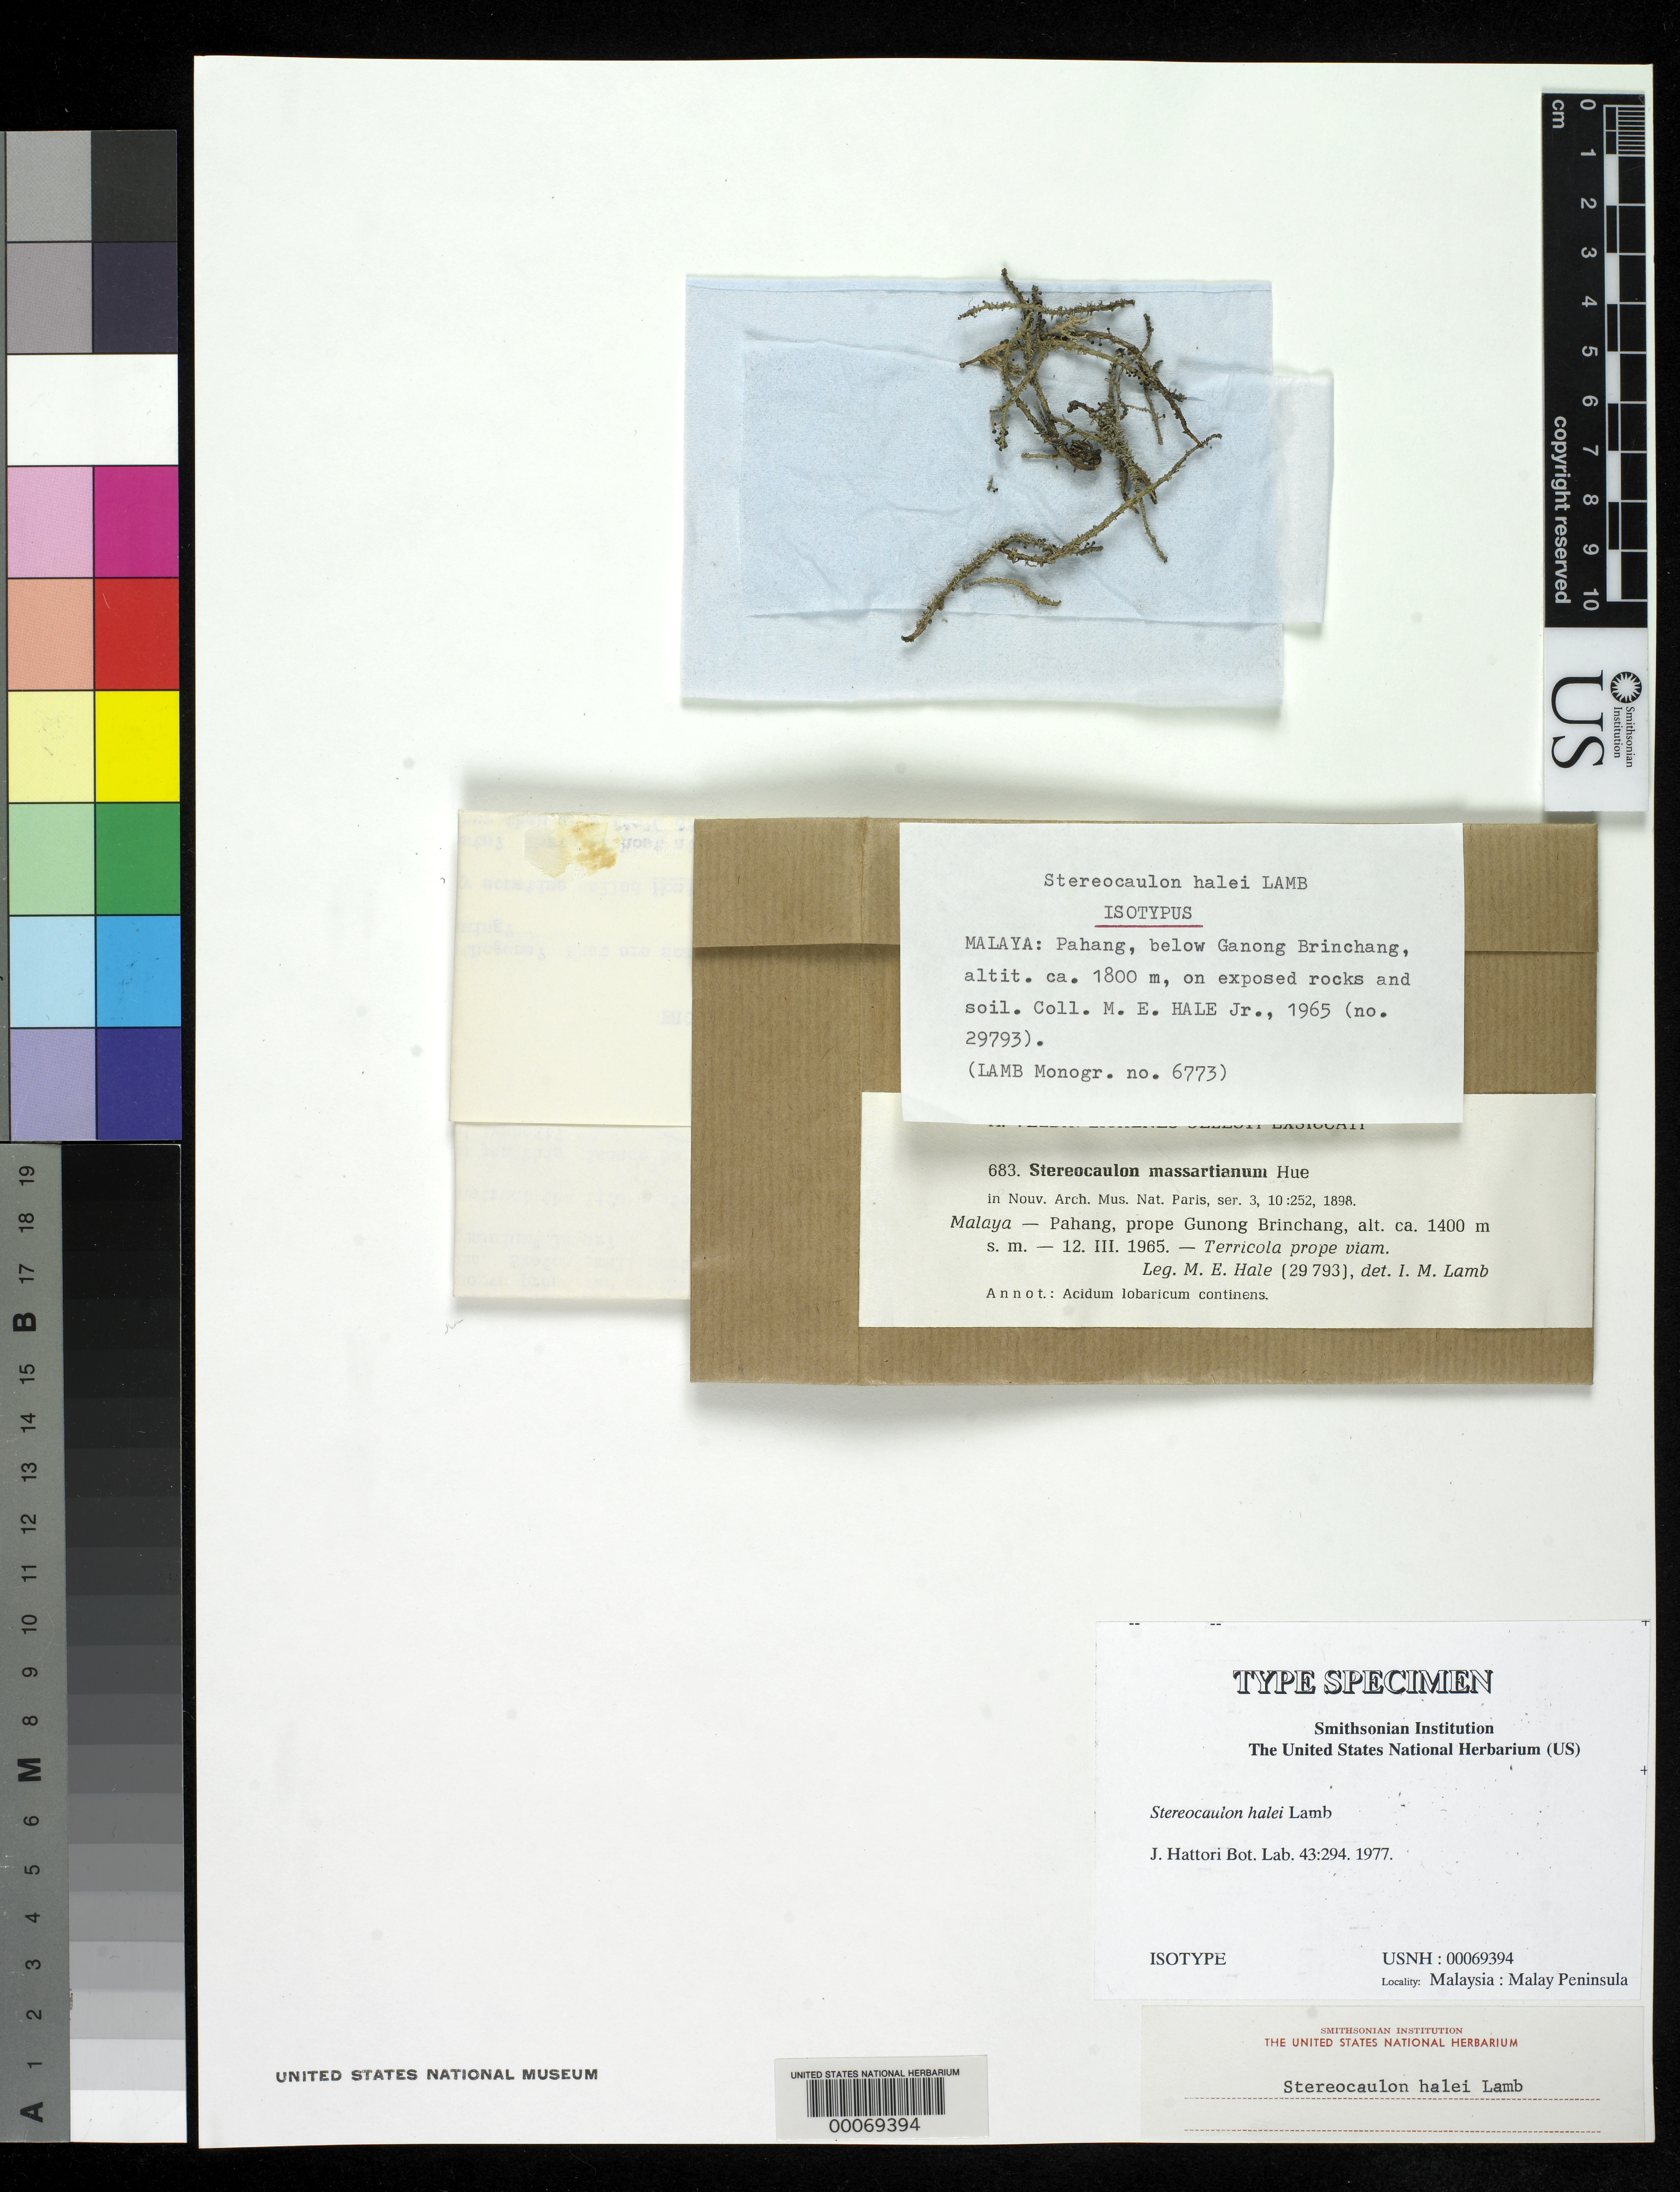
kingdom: Fungi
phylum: Ascomycota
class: Lecanoromycetes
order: Lecanorales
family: Stereocaulaceae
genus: Stereocaulon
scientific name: Stereocaulon halei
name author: I.M. Lamb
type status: Isotype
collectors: M. Hale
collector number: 29793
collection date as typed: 12 Mar 1965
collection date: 1965-03-12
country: Malaysia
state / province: Pahang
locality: Prope Ganong Brinchang. [Near Ganong Brinchang.]. [Malay Peninsula]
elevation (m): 1400